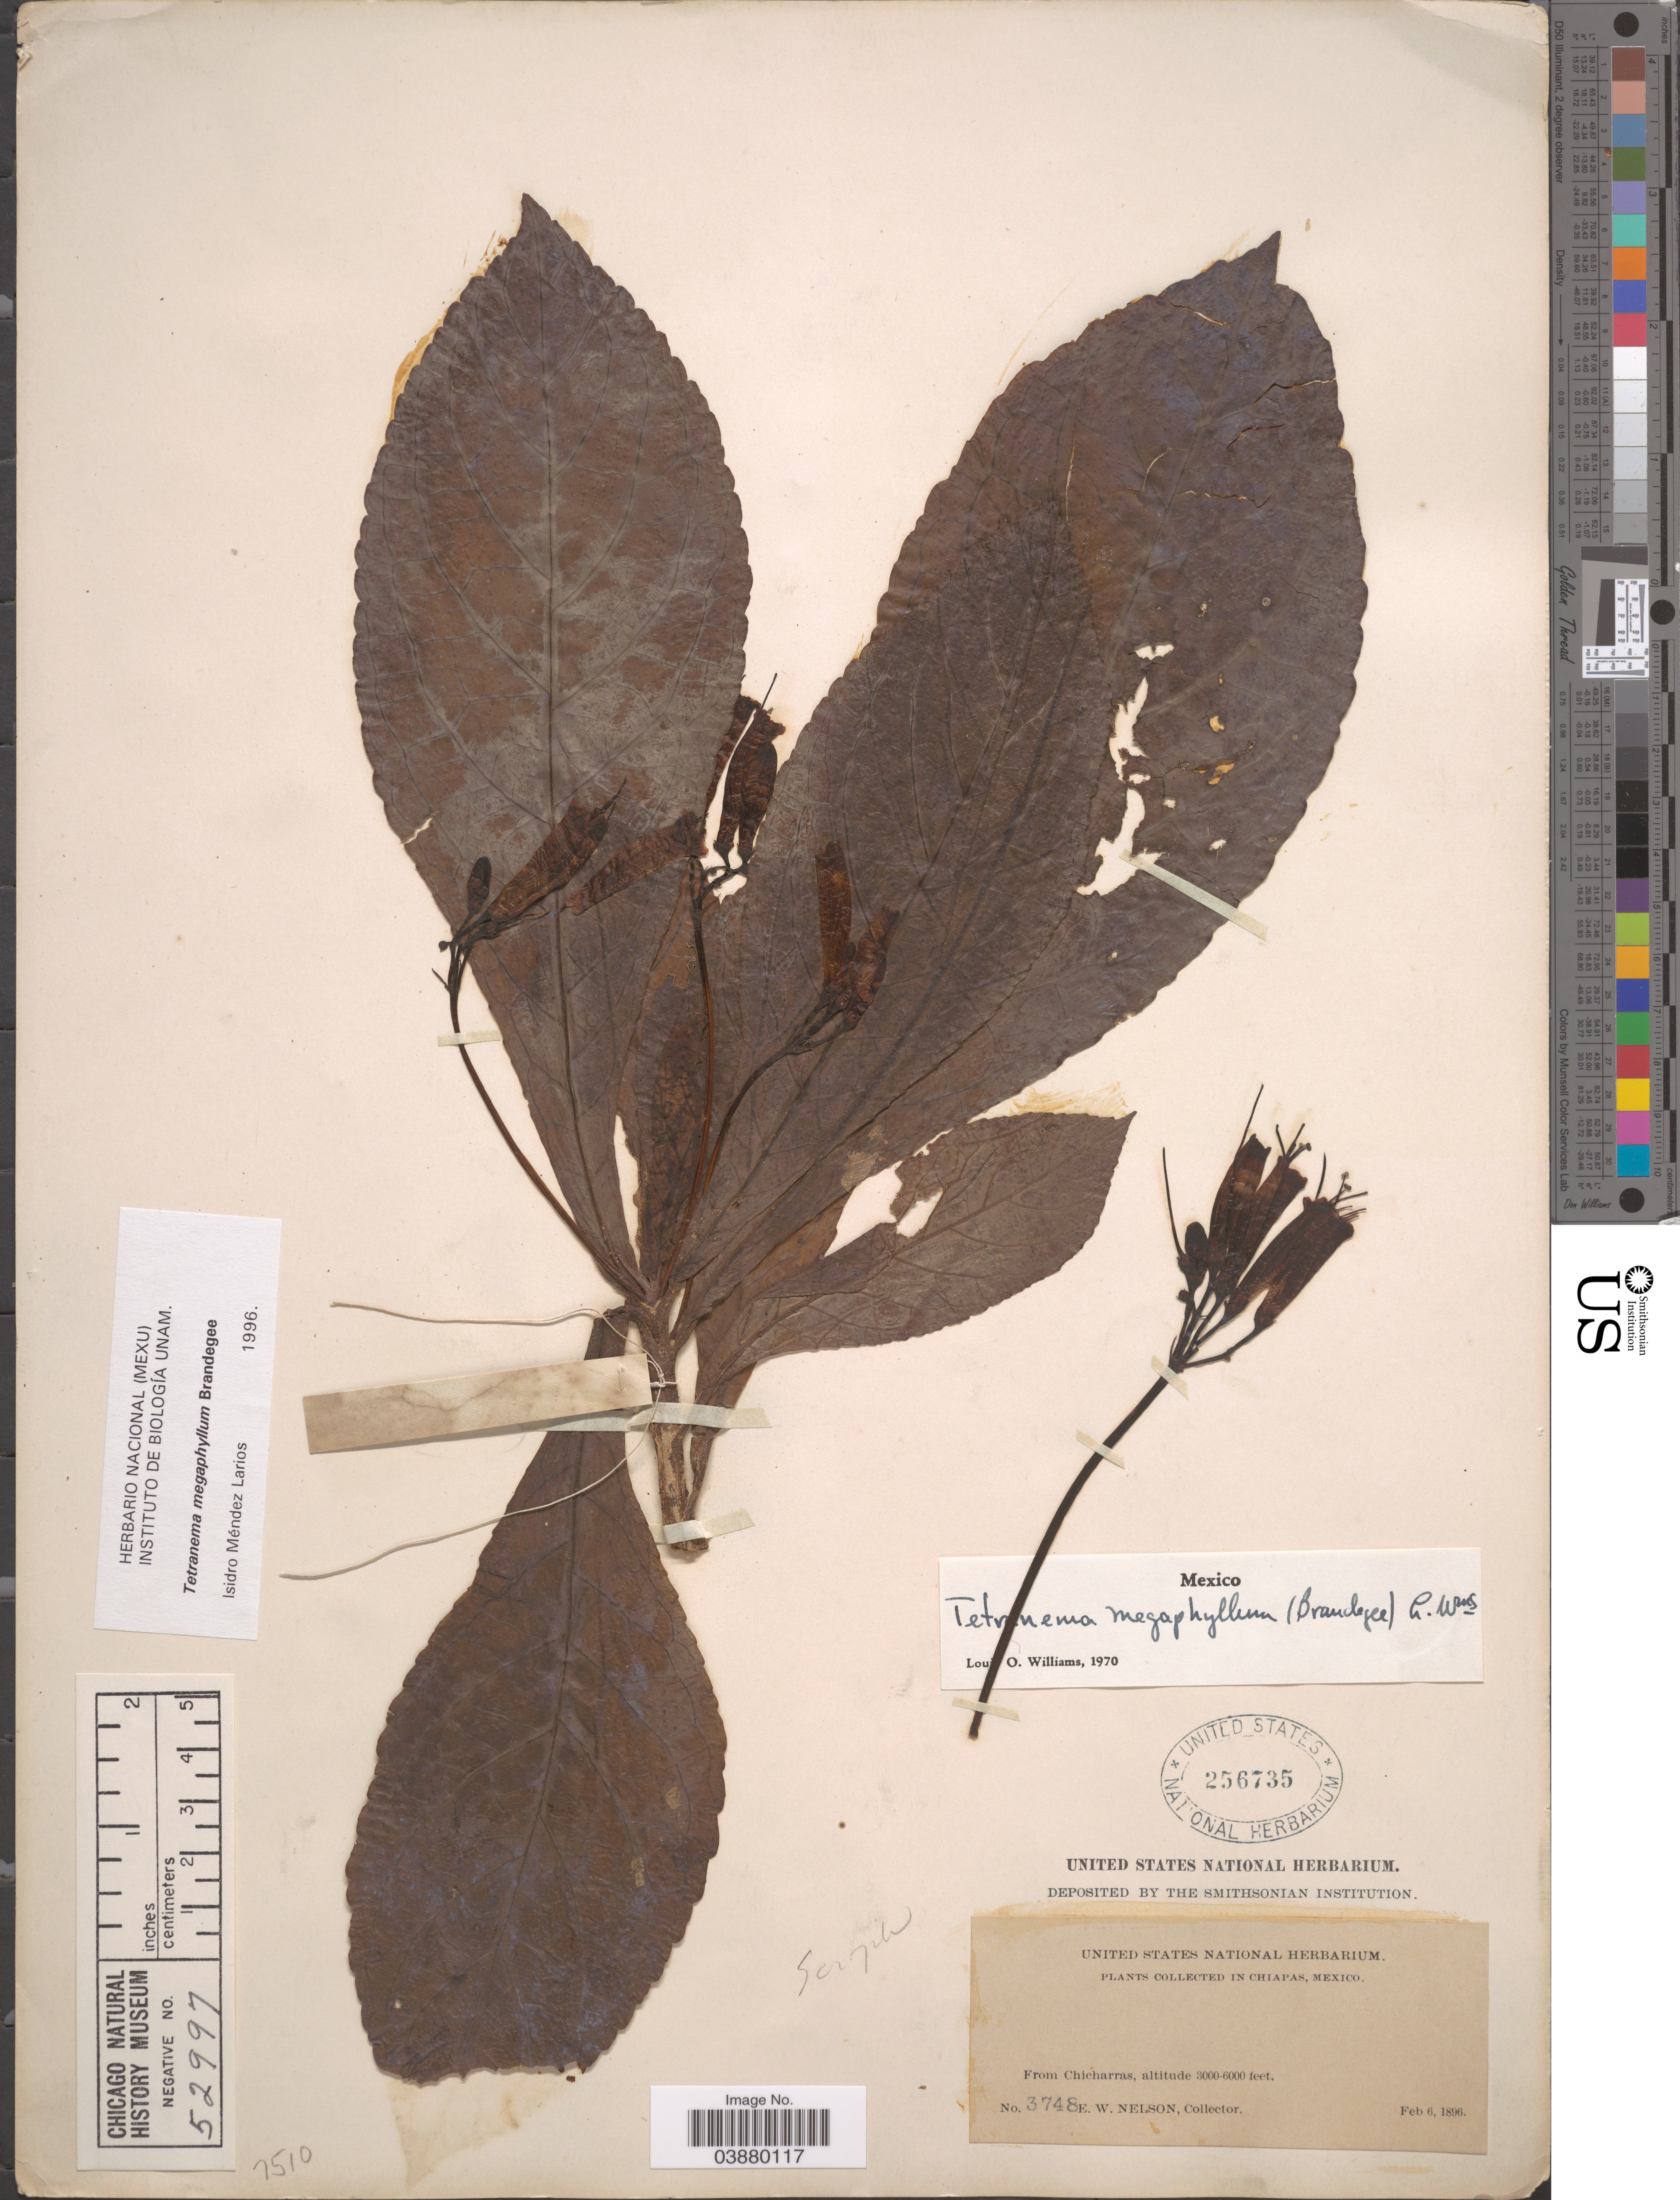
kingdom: Plantae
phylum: Tracheophyta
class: Magnoliopsida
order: Lamiales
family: Plantaginaceae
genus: Tetranema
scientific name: Tetranema megaphyllum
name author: (Brandegee) L.O. Williams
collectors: E. W. Nelson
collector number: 3748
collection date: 1896-02-06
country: Mexico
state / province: Chiapas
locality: From Chicharras.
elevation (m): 914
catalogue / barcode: US 256735